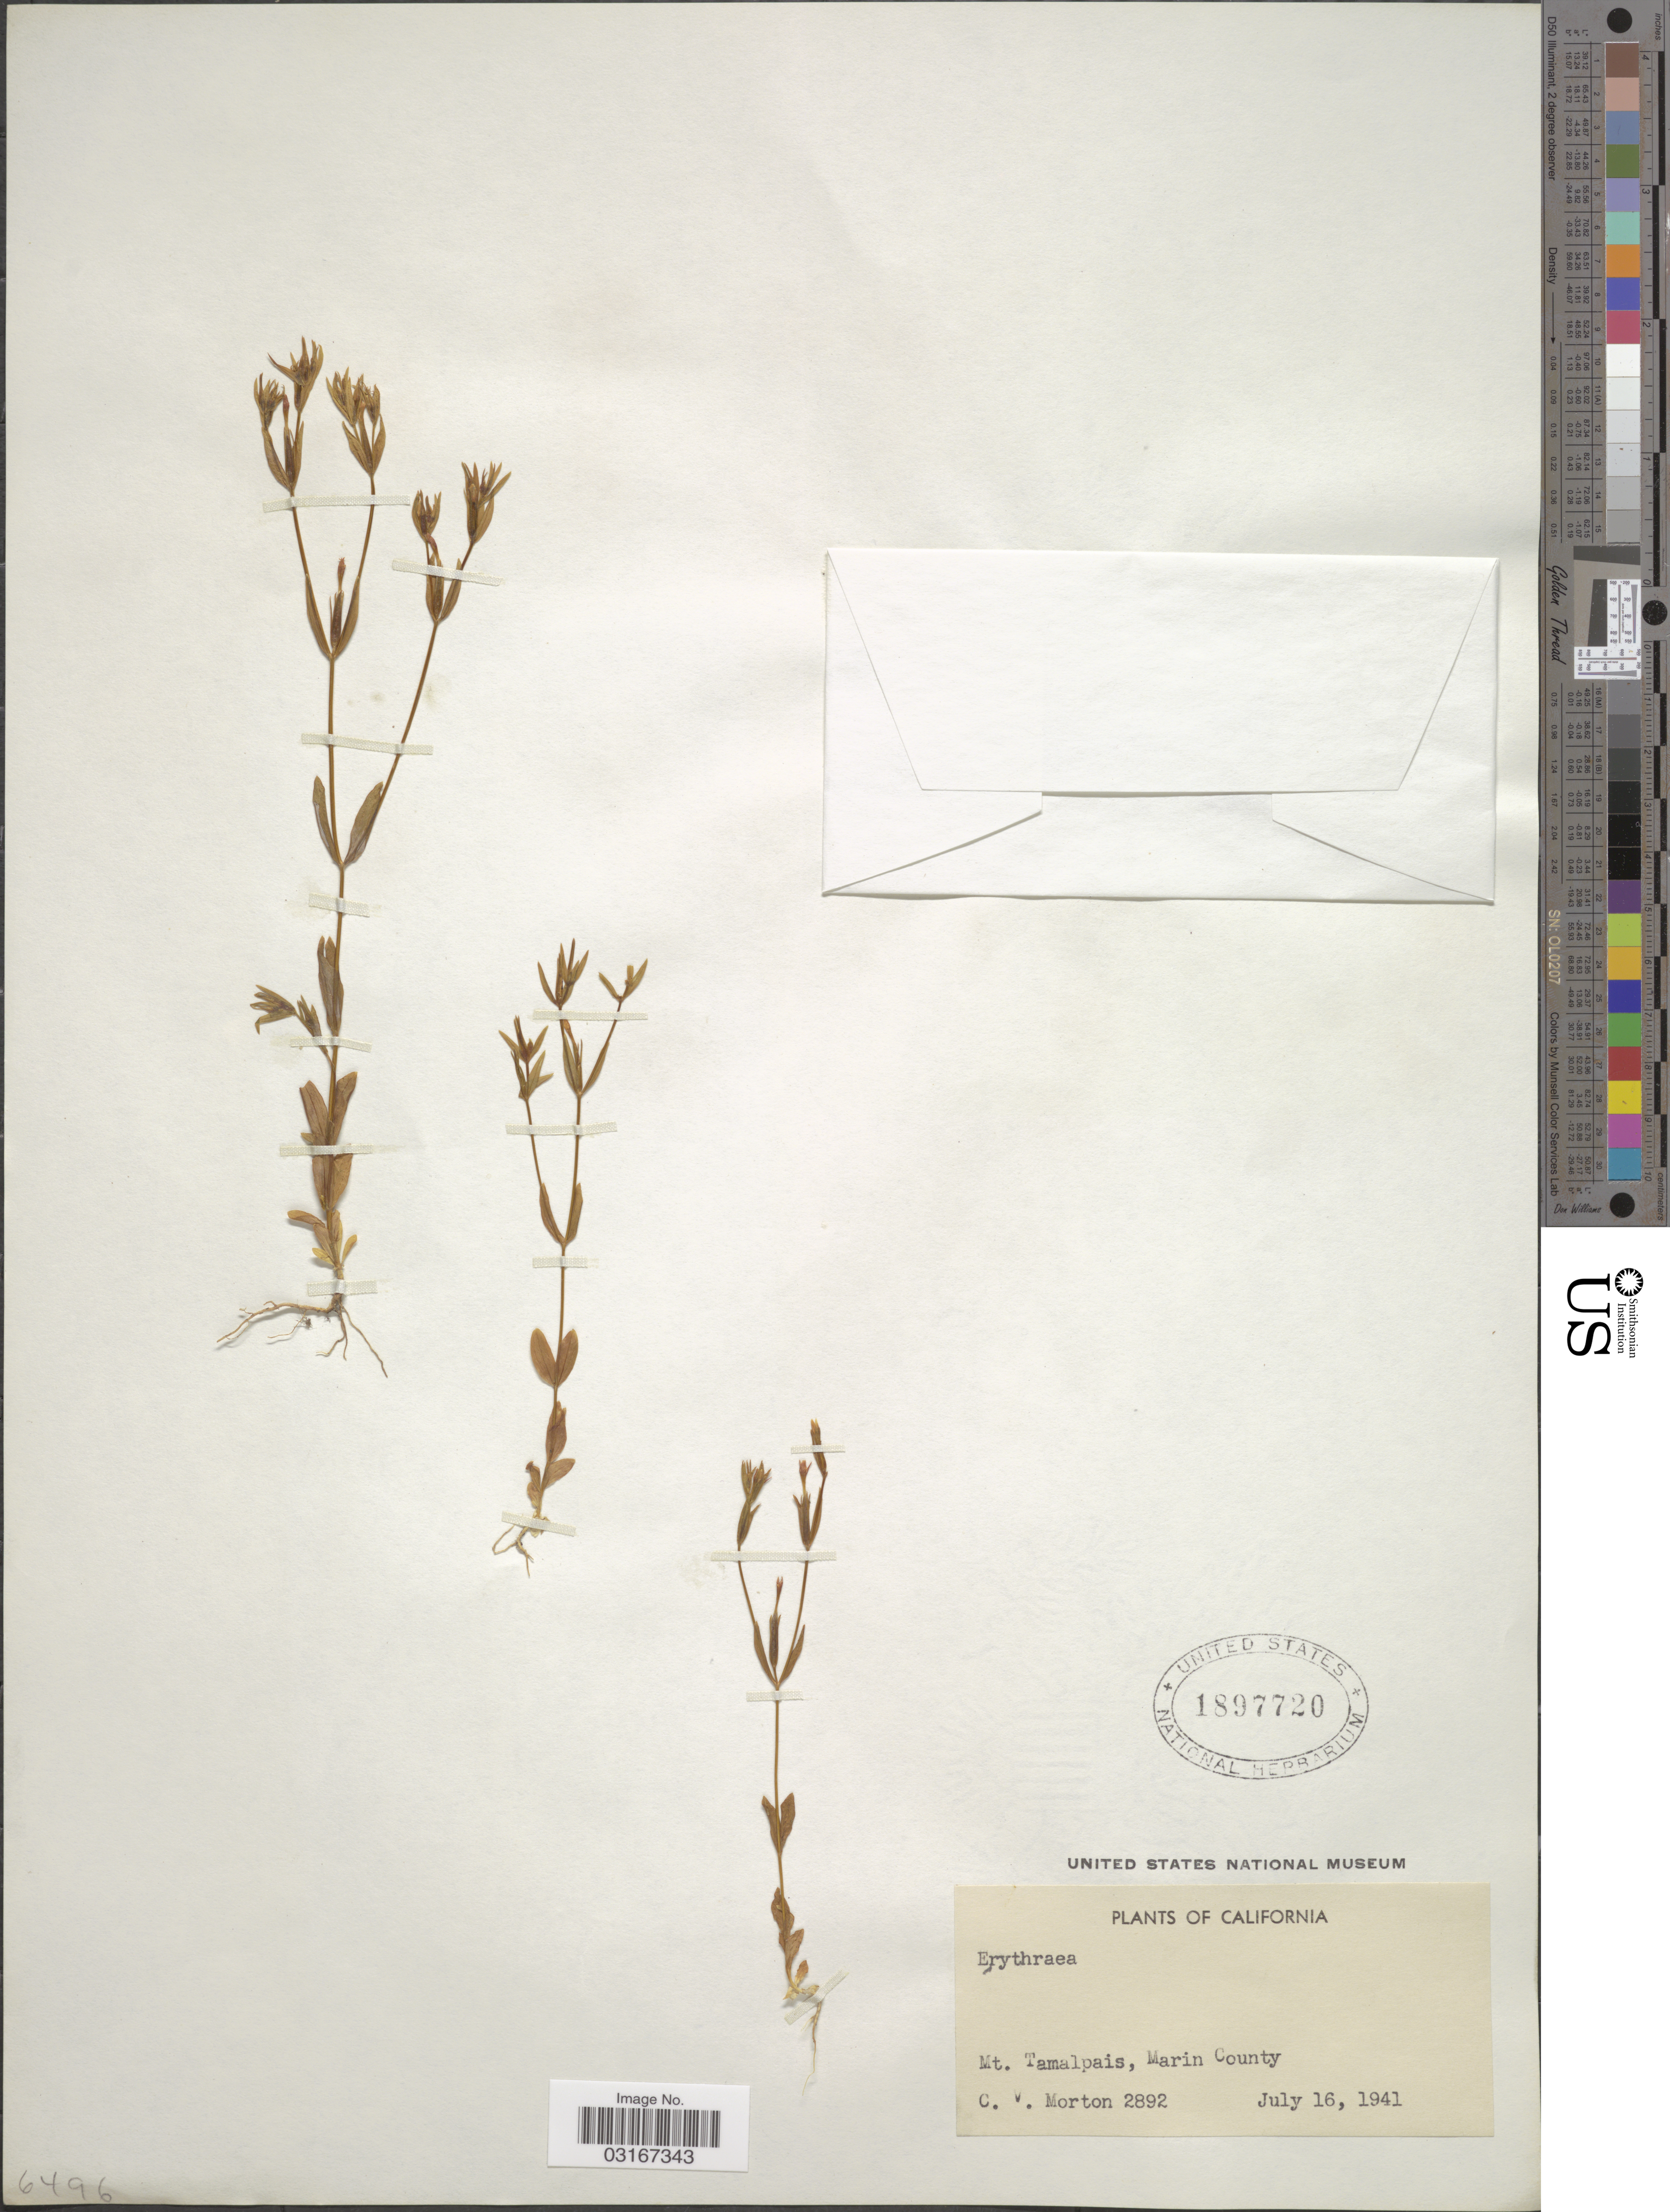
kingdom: Plantae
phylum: Tracheophyta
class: Magnoliopsida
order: Gentianales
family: Gentianaceae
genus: Centaurium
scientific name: Centaurium sp.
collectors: C. V. Morton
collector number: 2892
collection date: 1941-07-16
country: United States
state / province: California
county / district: Marin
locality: Mt. Tamalpais, Marin County.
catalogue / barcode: US 1897720